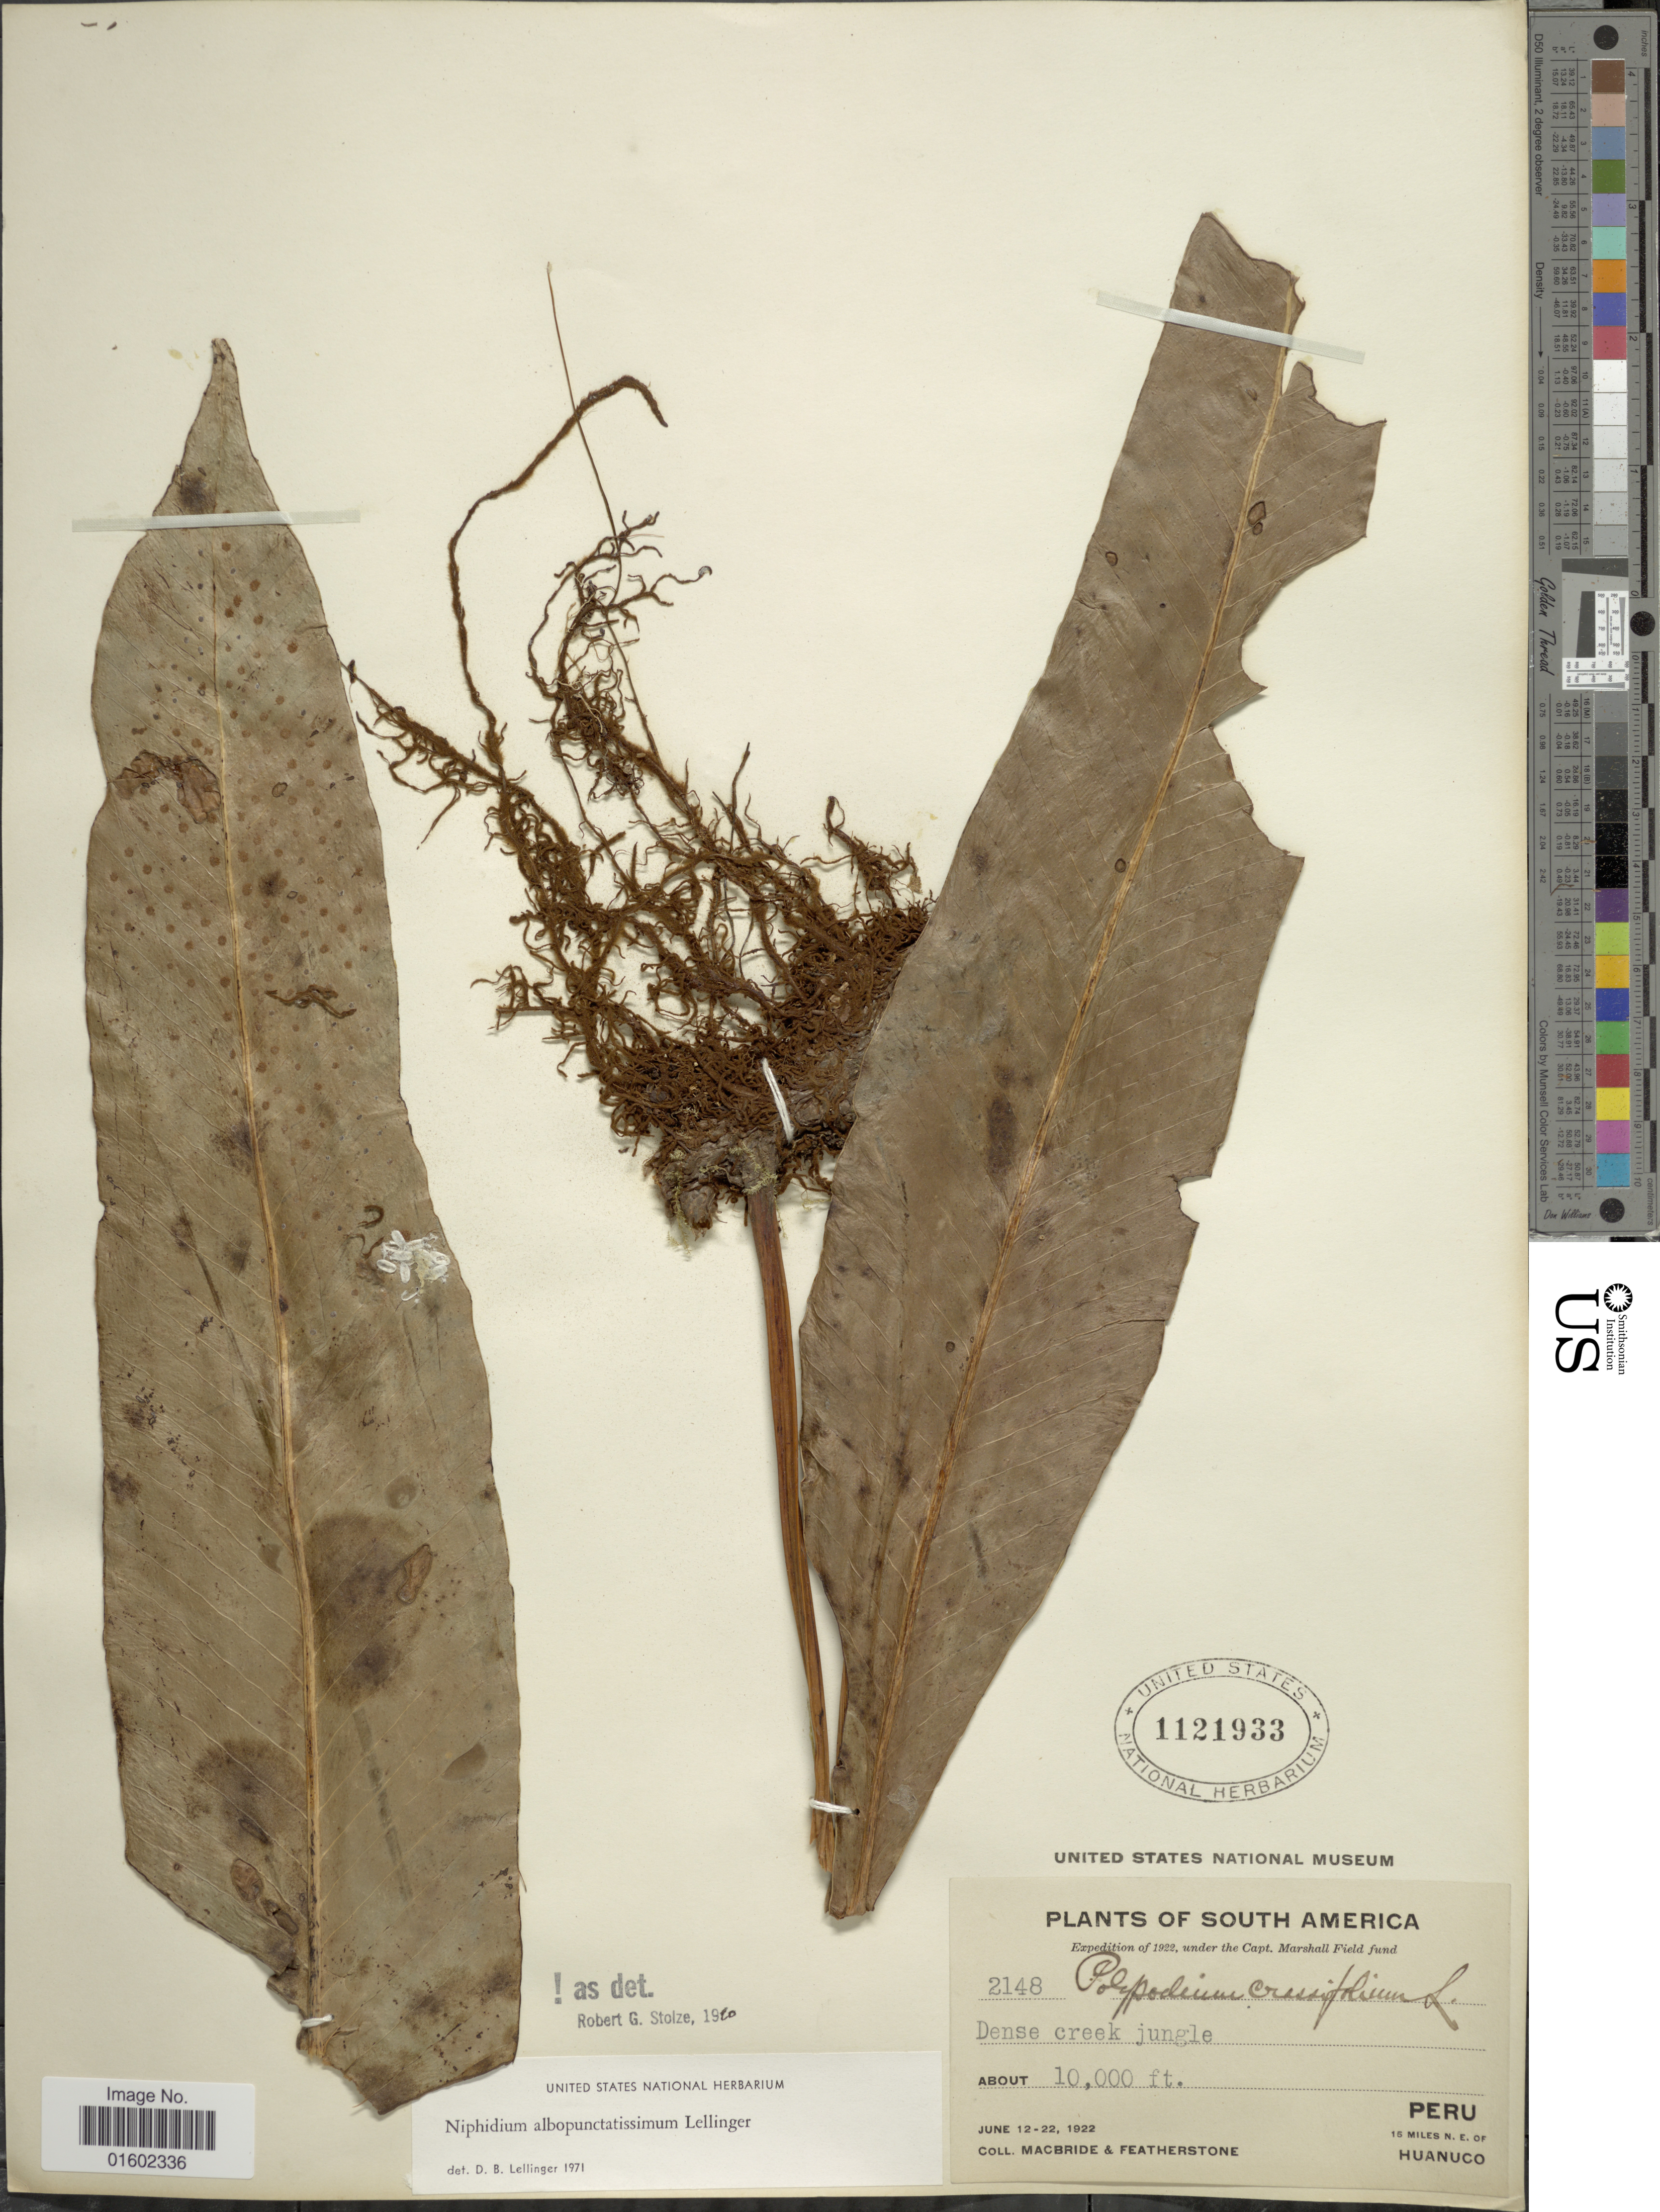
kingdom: Plantae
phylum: Tracheophyta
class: Polypodiopsida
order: Polypodiales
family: Polypodiaceae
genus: Niphidium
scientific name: Niphidium albopunctatissimum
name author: Lellinger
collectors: Macbride, -- & -. Featherstone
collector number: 2148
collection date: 1922-06-12/1922-06-22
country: Peru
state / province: Huánuco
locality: Dense Jungle Creek, 16 miles N.E. of Huanuco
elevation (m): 3048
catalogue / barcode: US 1121933